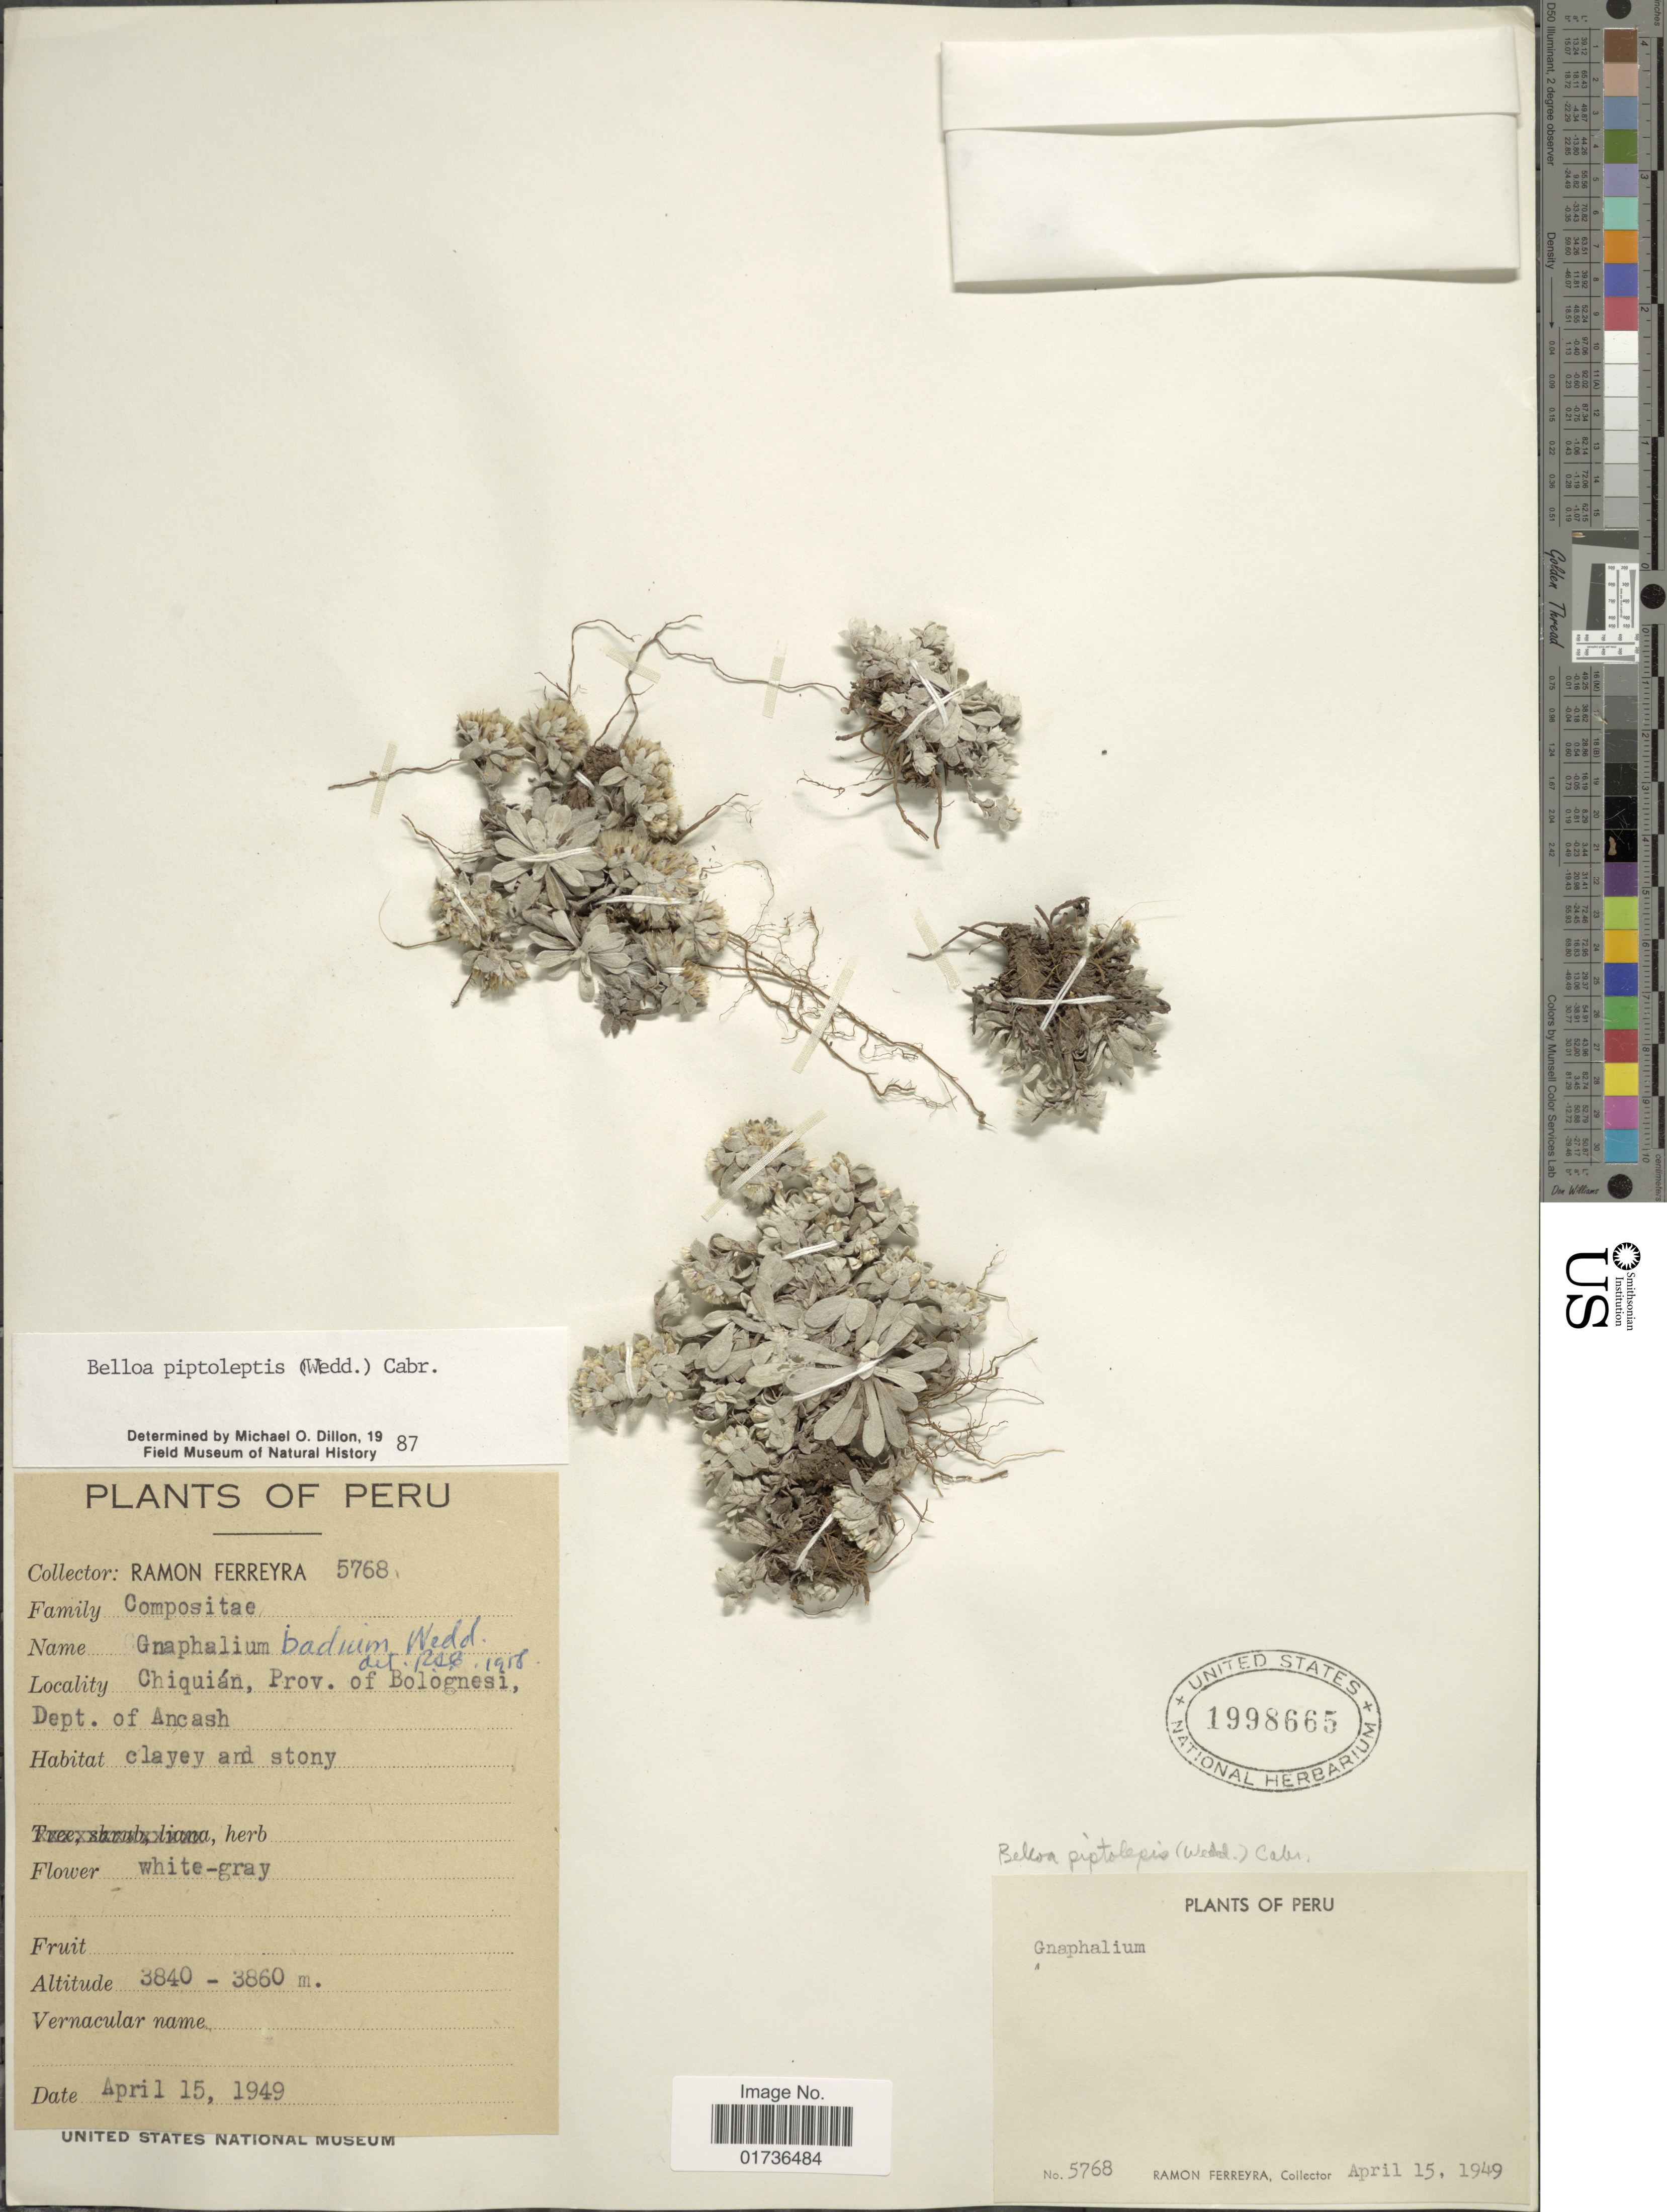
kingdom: Plantae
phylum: Tracheophyta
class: Magnoliopsida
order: Asterales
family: Asteraceae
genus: Mniodes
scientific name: Mniodes piptolepis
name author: (Wedd.) S.E. Freire et al.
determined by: Dillon, M. O.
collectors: R. A. Ferreyra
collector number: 5768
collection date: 1949-04-15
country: Peru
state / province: Ancash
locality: Chiquián, Prov. of Bolognesi, Dept. of Ancash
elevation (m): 3840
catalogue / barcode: US 1998665